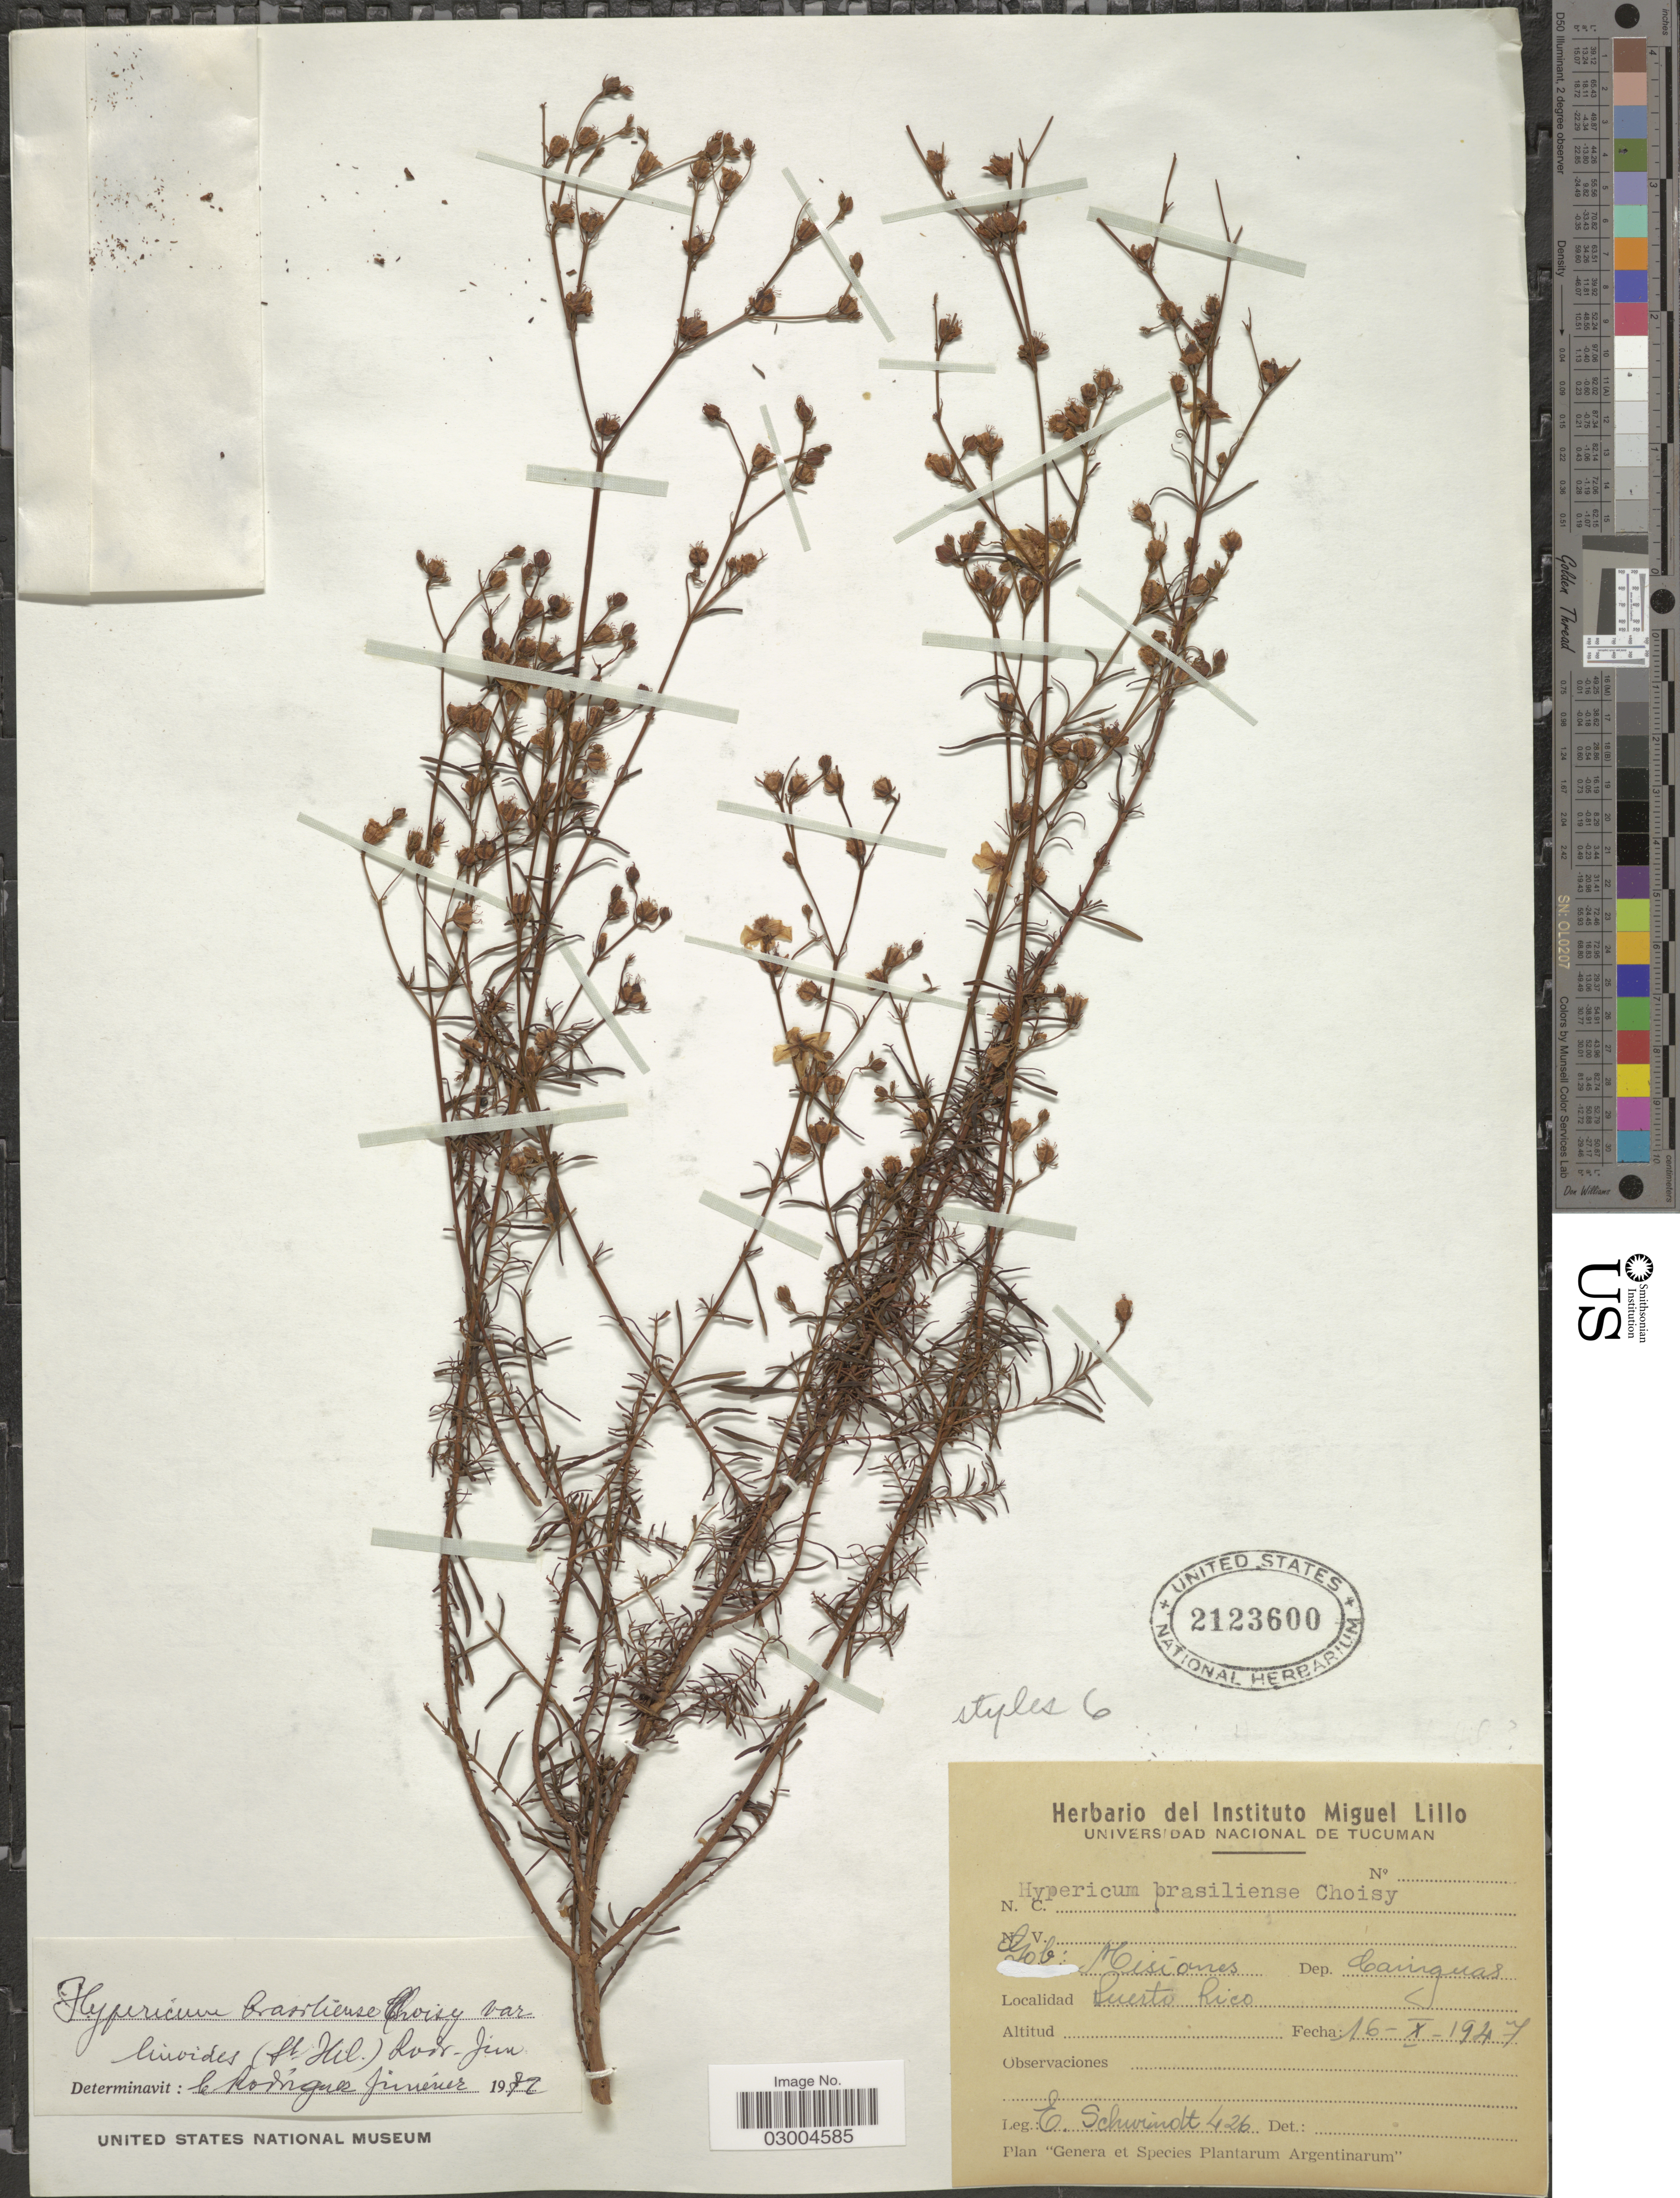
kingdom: Plantae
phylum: Tracheophyta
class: Magnoliopsida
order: Malpighiales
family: Hypericaceae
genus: Hypericum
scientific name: Hypericum linoides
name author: A. St.-Hil.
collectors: E. Schwindt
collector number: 426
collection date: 1947-10-16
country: Argentina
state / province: Misiones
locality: Dep. Cainguas. Puerto Rico. Gob: Misíones.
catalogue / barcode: US 2123600